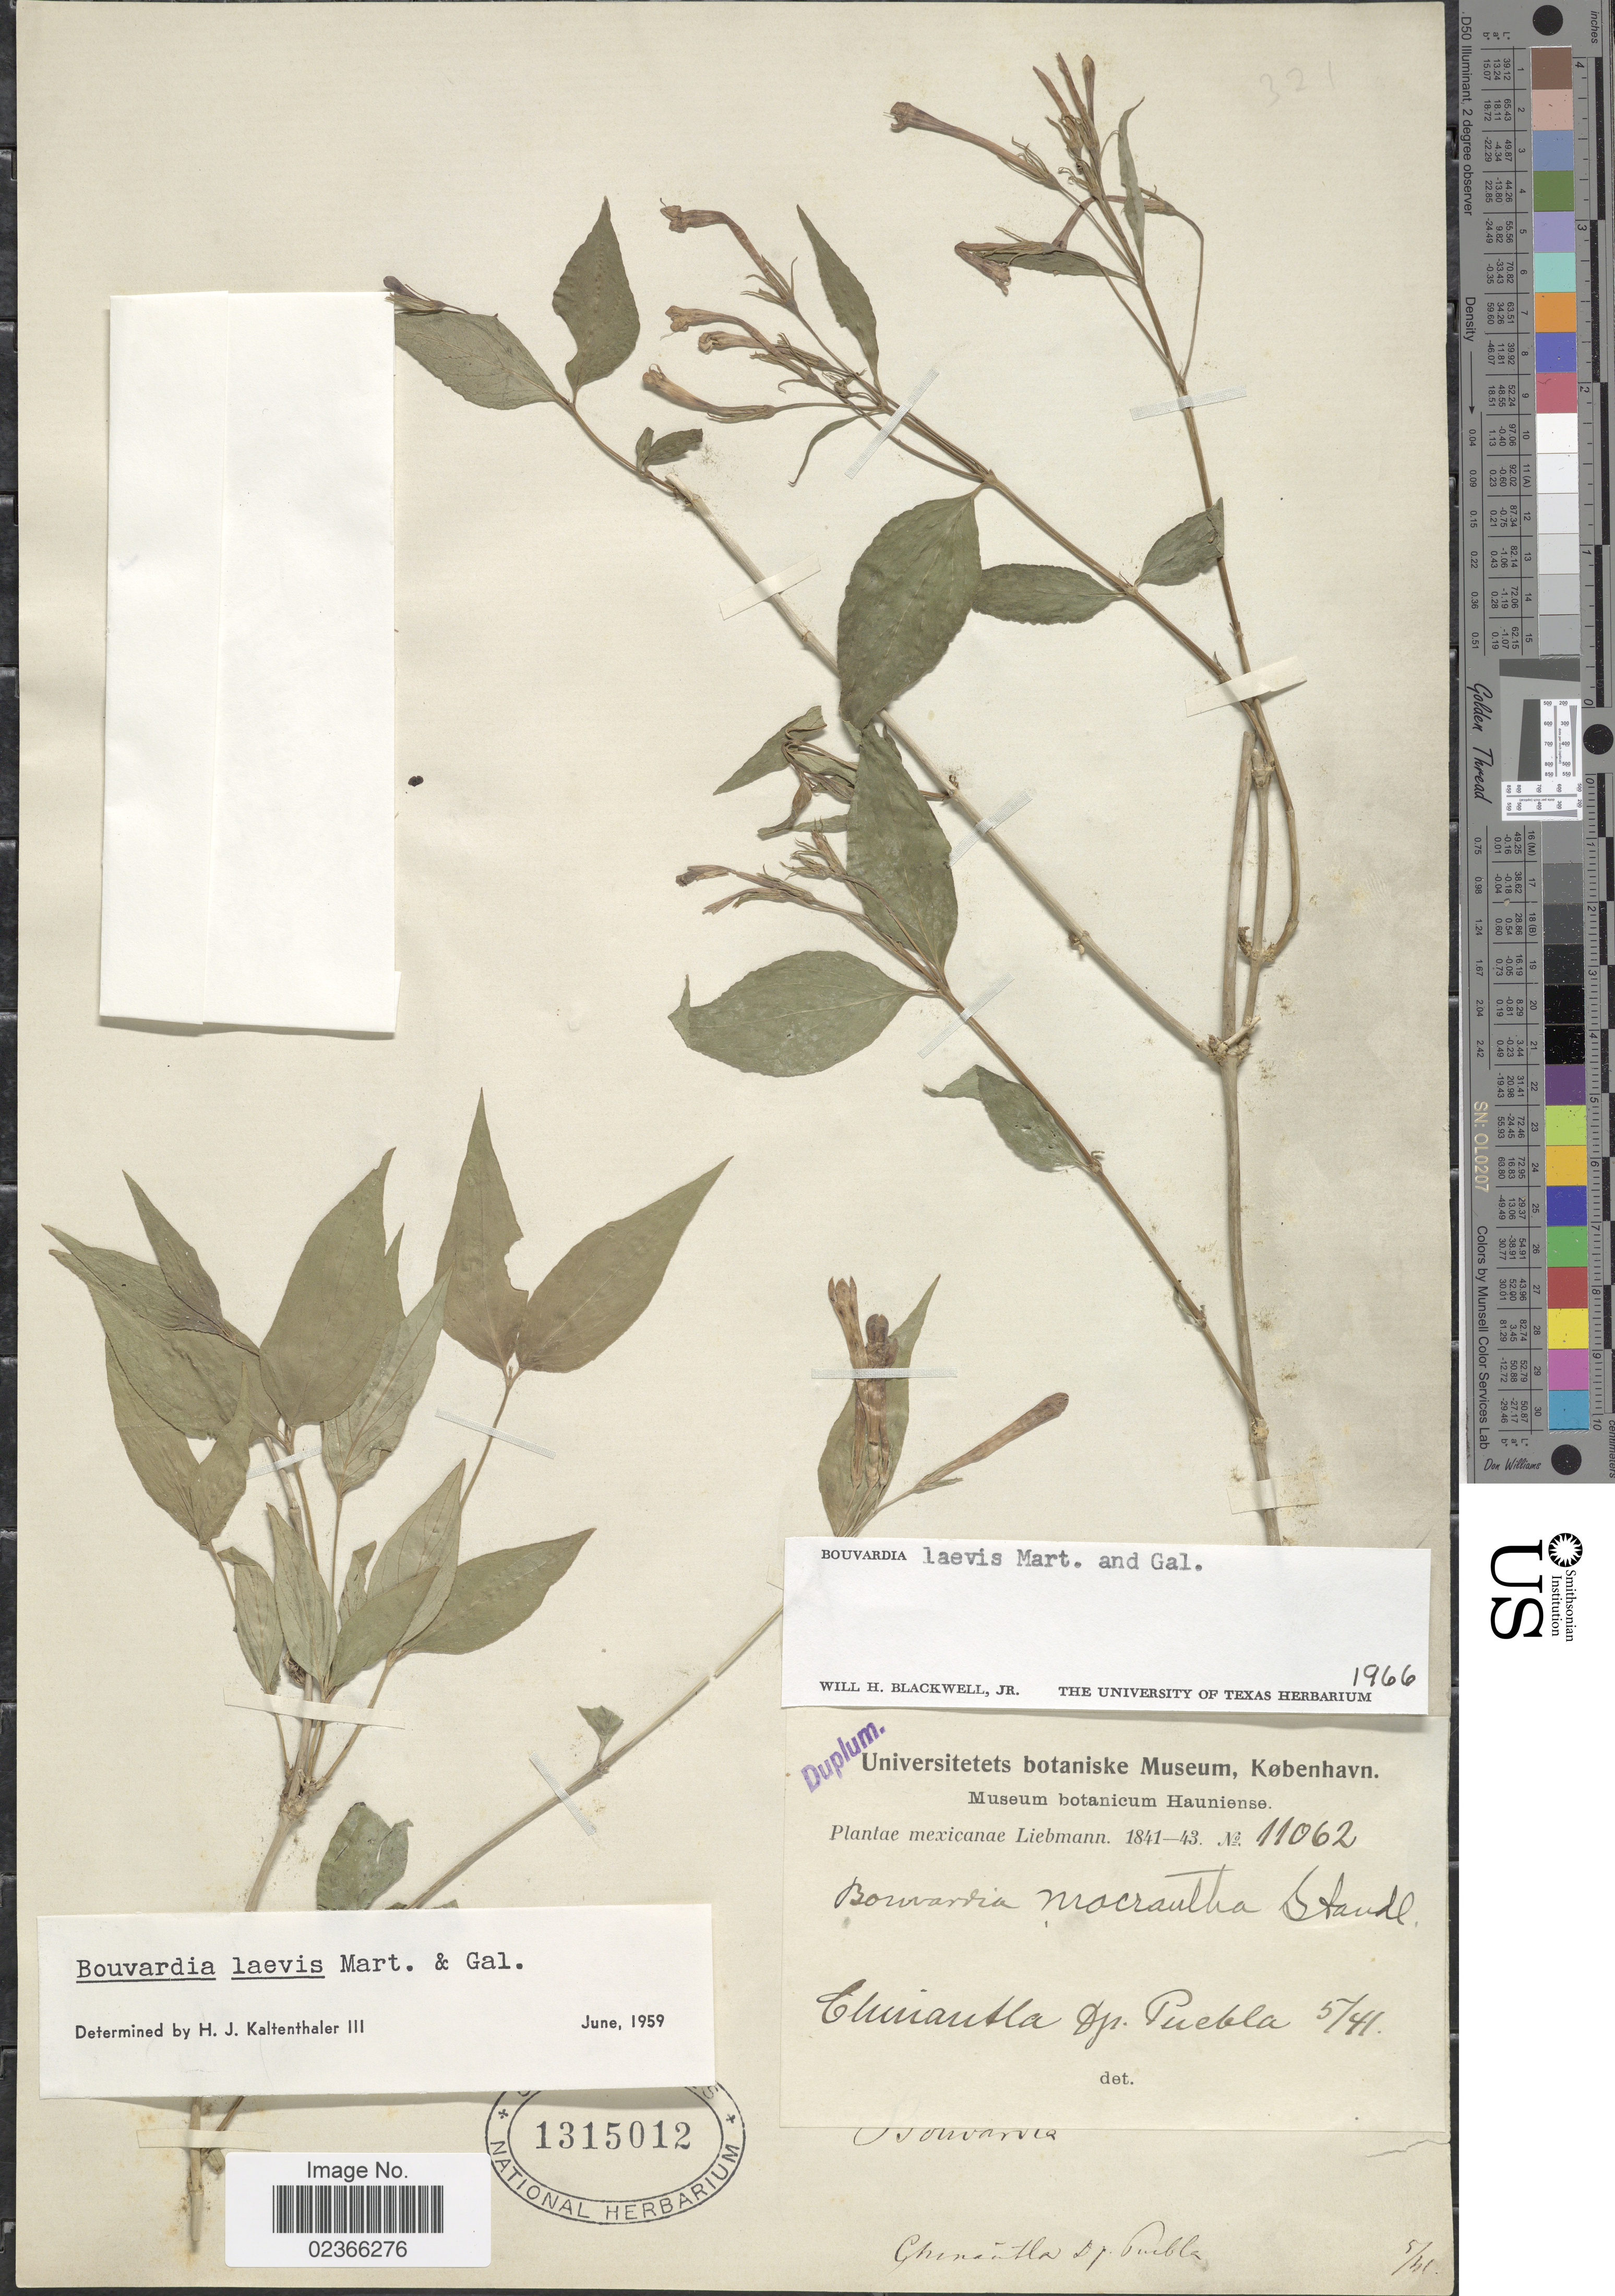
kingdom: Plantae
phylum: Tracheophyta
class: Magnoliopsida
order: Gentianales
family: Rubiaceae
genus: Bouvardia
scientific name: Bouvardia laevis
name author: M. Martens & Galeotti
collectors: Liebmann, --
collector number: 11062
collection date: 1841-05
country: Mexico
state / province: Puebla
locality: Chinantla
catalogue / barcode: US 1315012